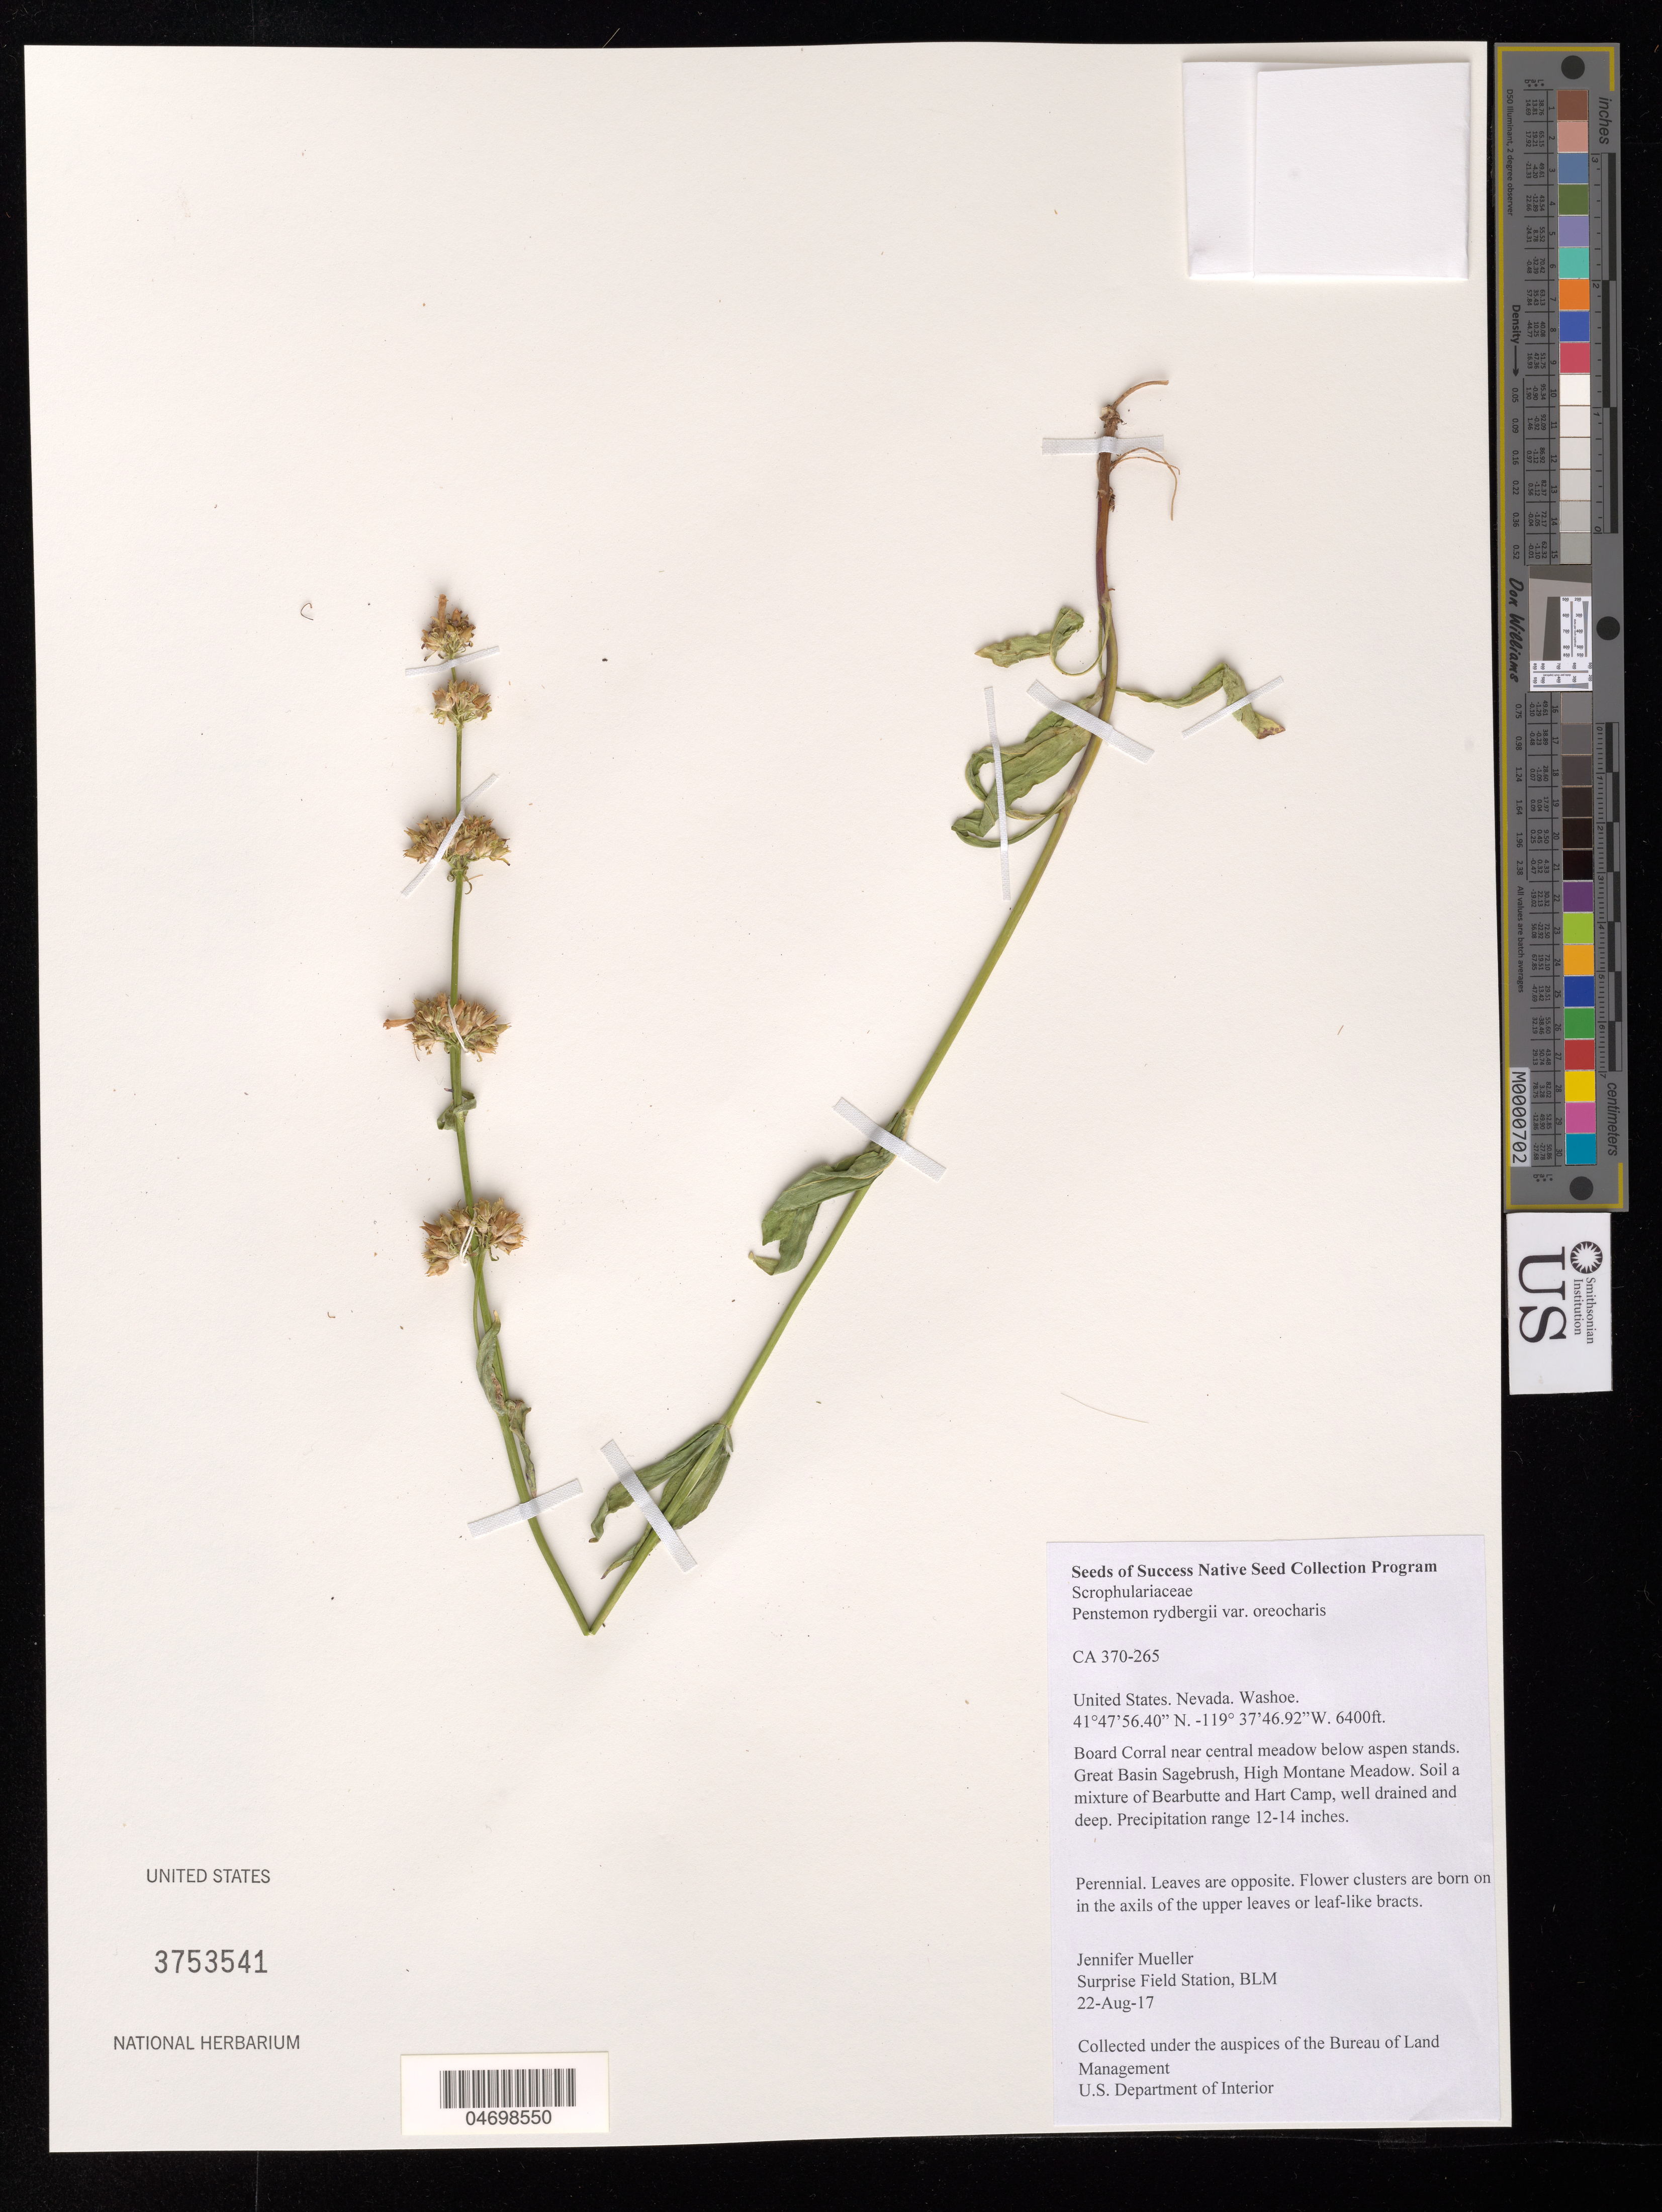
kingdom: Plantae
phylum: Tracheophyta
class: Magnoliopsida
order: Lamiales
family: Plantaginaceae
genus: Penstemon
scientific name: Penstemon rydbergii var. oreocharis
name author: (Greene) N.H. Holmgren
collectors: J. Mueller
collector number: CA370-265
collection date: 2017-08-22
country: United States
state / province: Nevada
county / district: Washoe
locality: Surprise Field Station, Board Corral Meadow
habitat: Great Basin Sagebrush, High Montane Meadow. Soil a mixture of Bearbutte and Hart Camp, well drained and deep. Precipitation range 12-14 inches.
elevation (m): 1951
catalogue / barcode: US 3753541